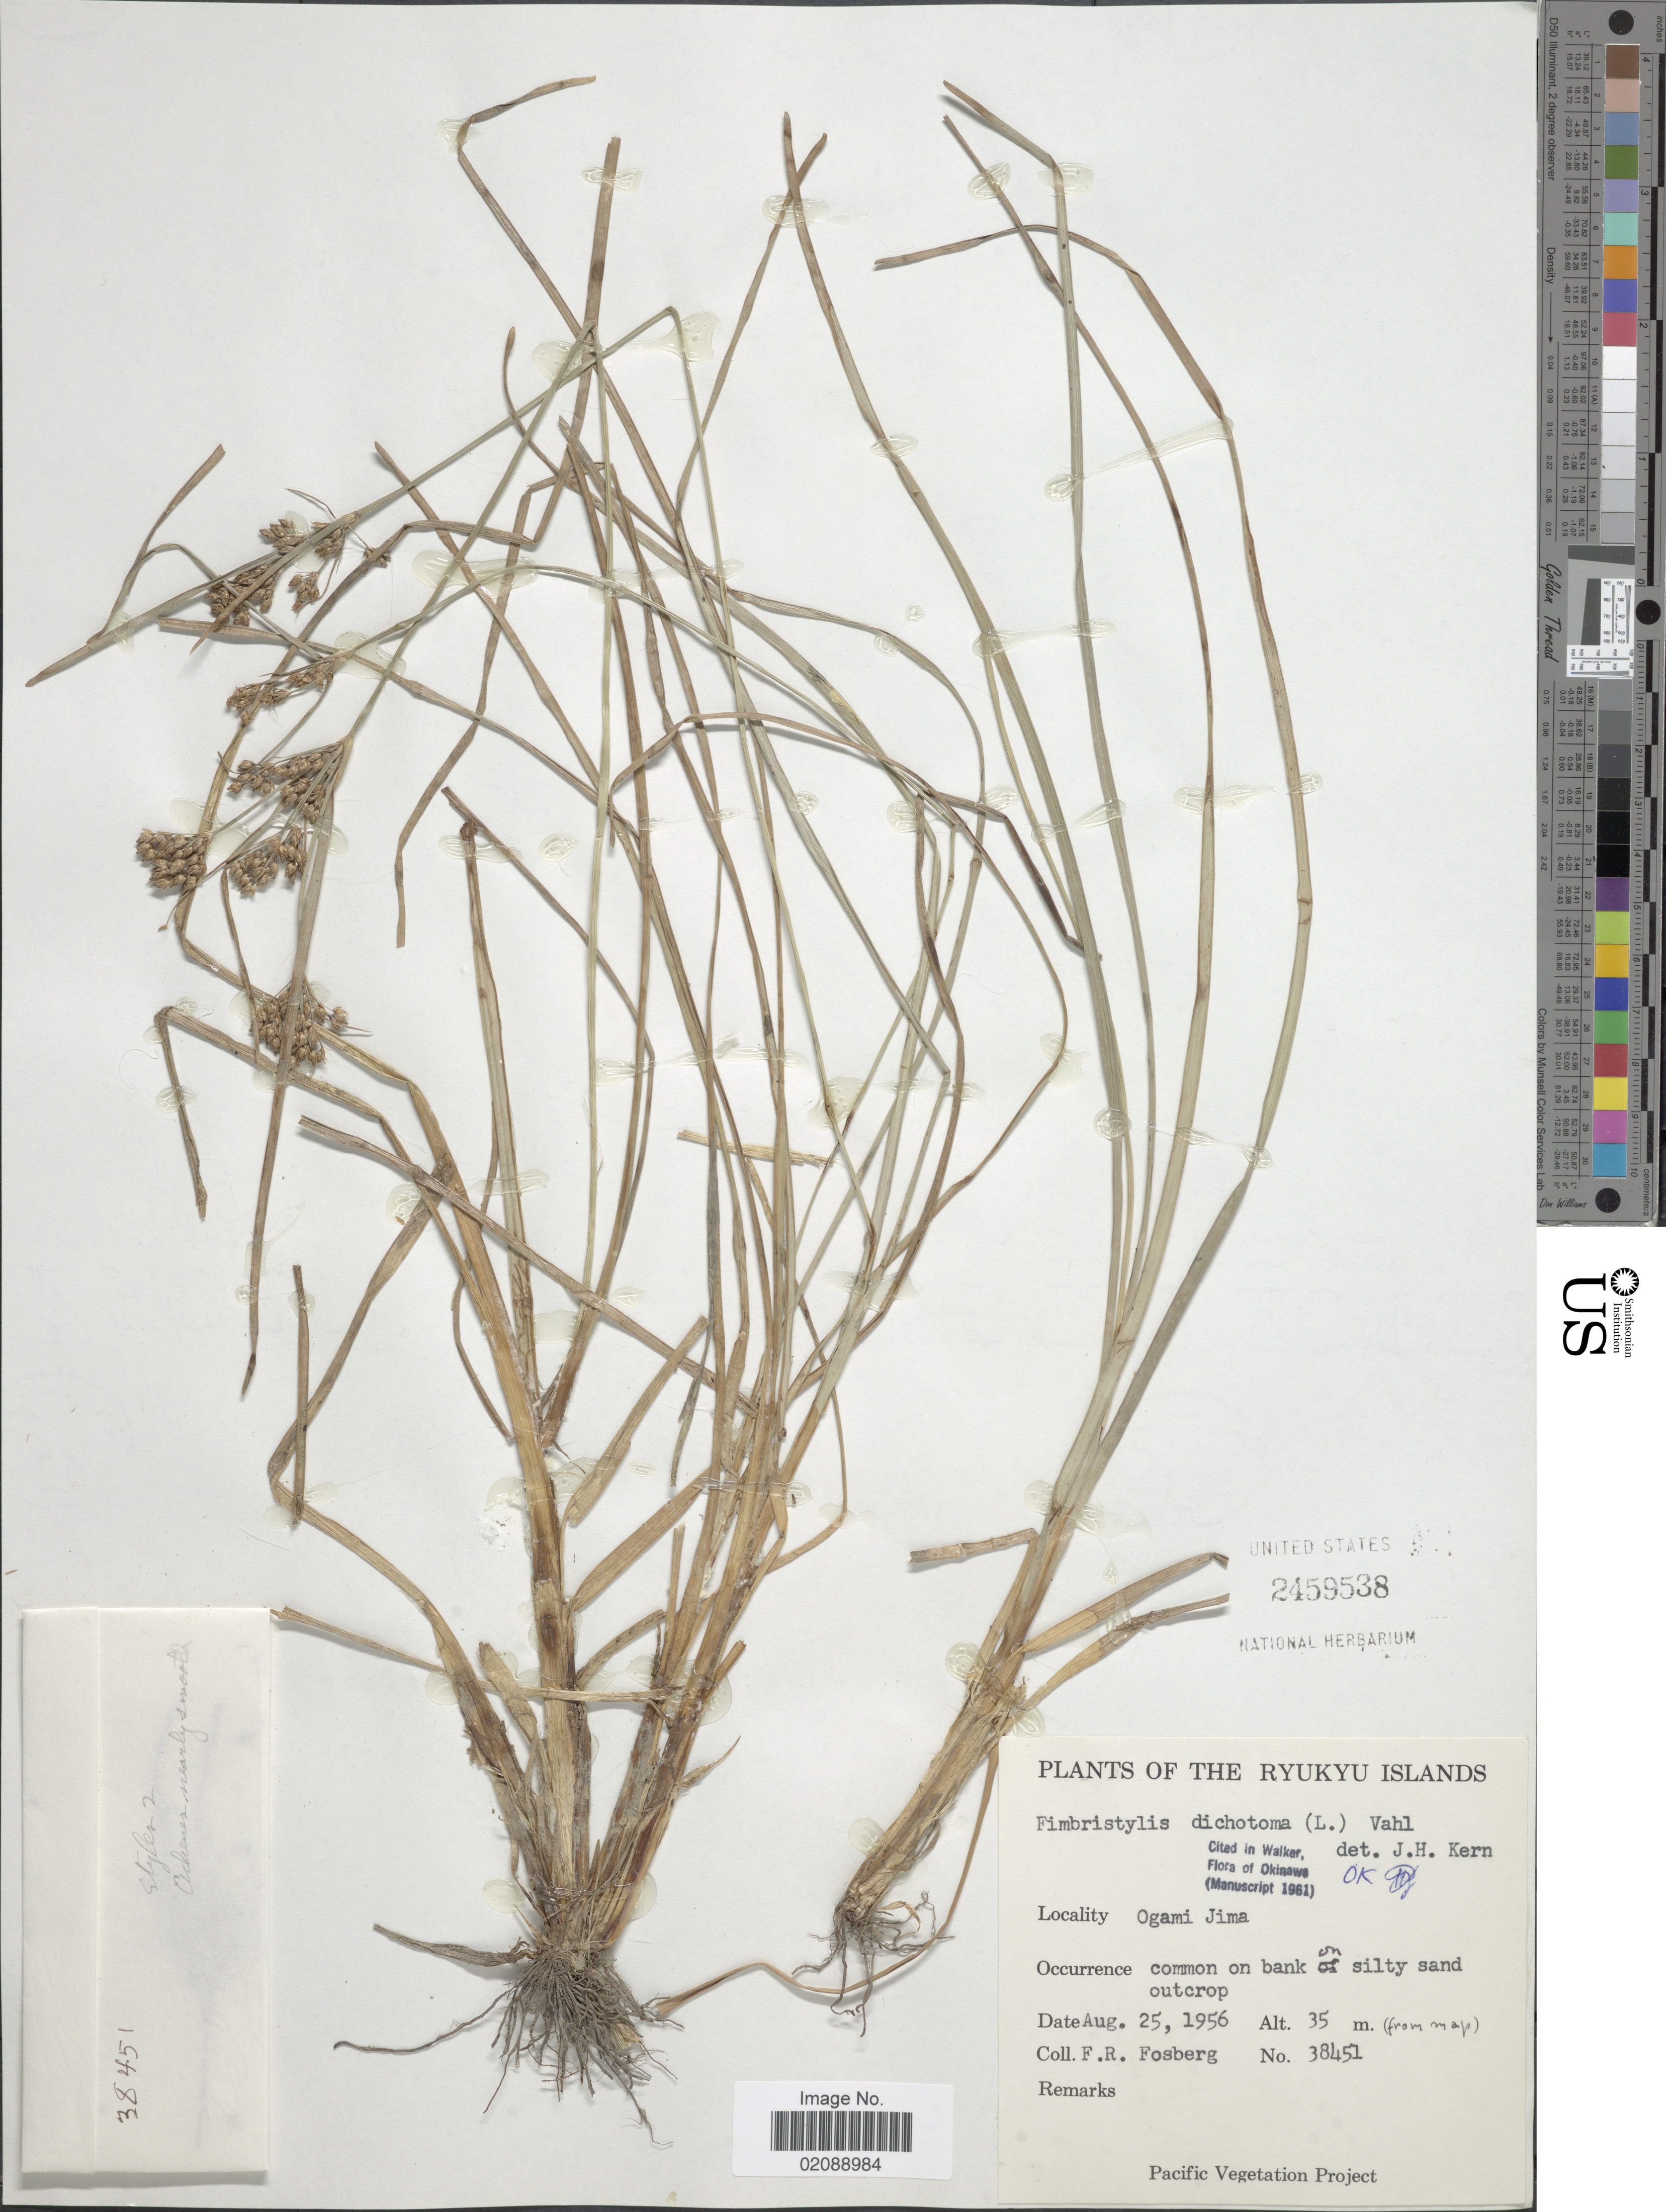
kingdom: Plantae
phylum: Tracheophyta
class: Liliopsida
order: Poales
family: Cyperaceae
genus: Fimbristylis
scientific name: Fimbristylis dichotoma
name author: (L.) Vahl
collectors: F. R. Fosberg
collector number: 38451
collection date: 1956-08-25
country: Japan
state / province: Okinawa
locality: The Ryukyu Islands, Ogami Jima, common on bank on silty sand outcrop.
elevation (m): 35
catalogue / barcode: US 2459538